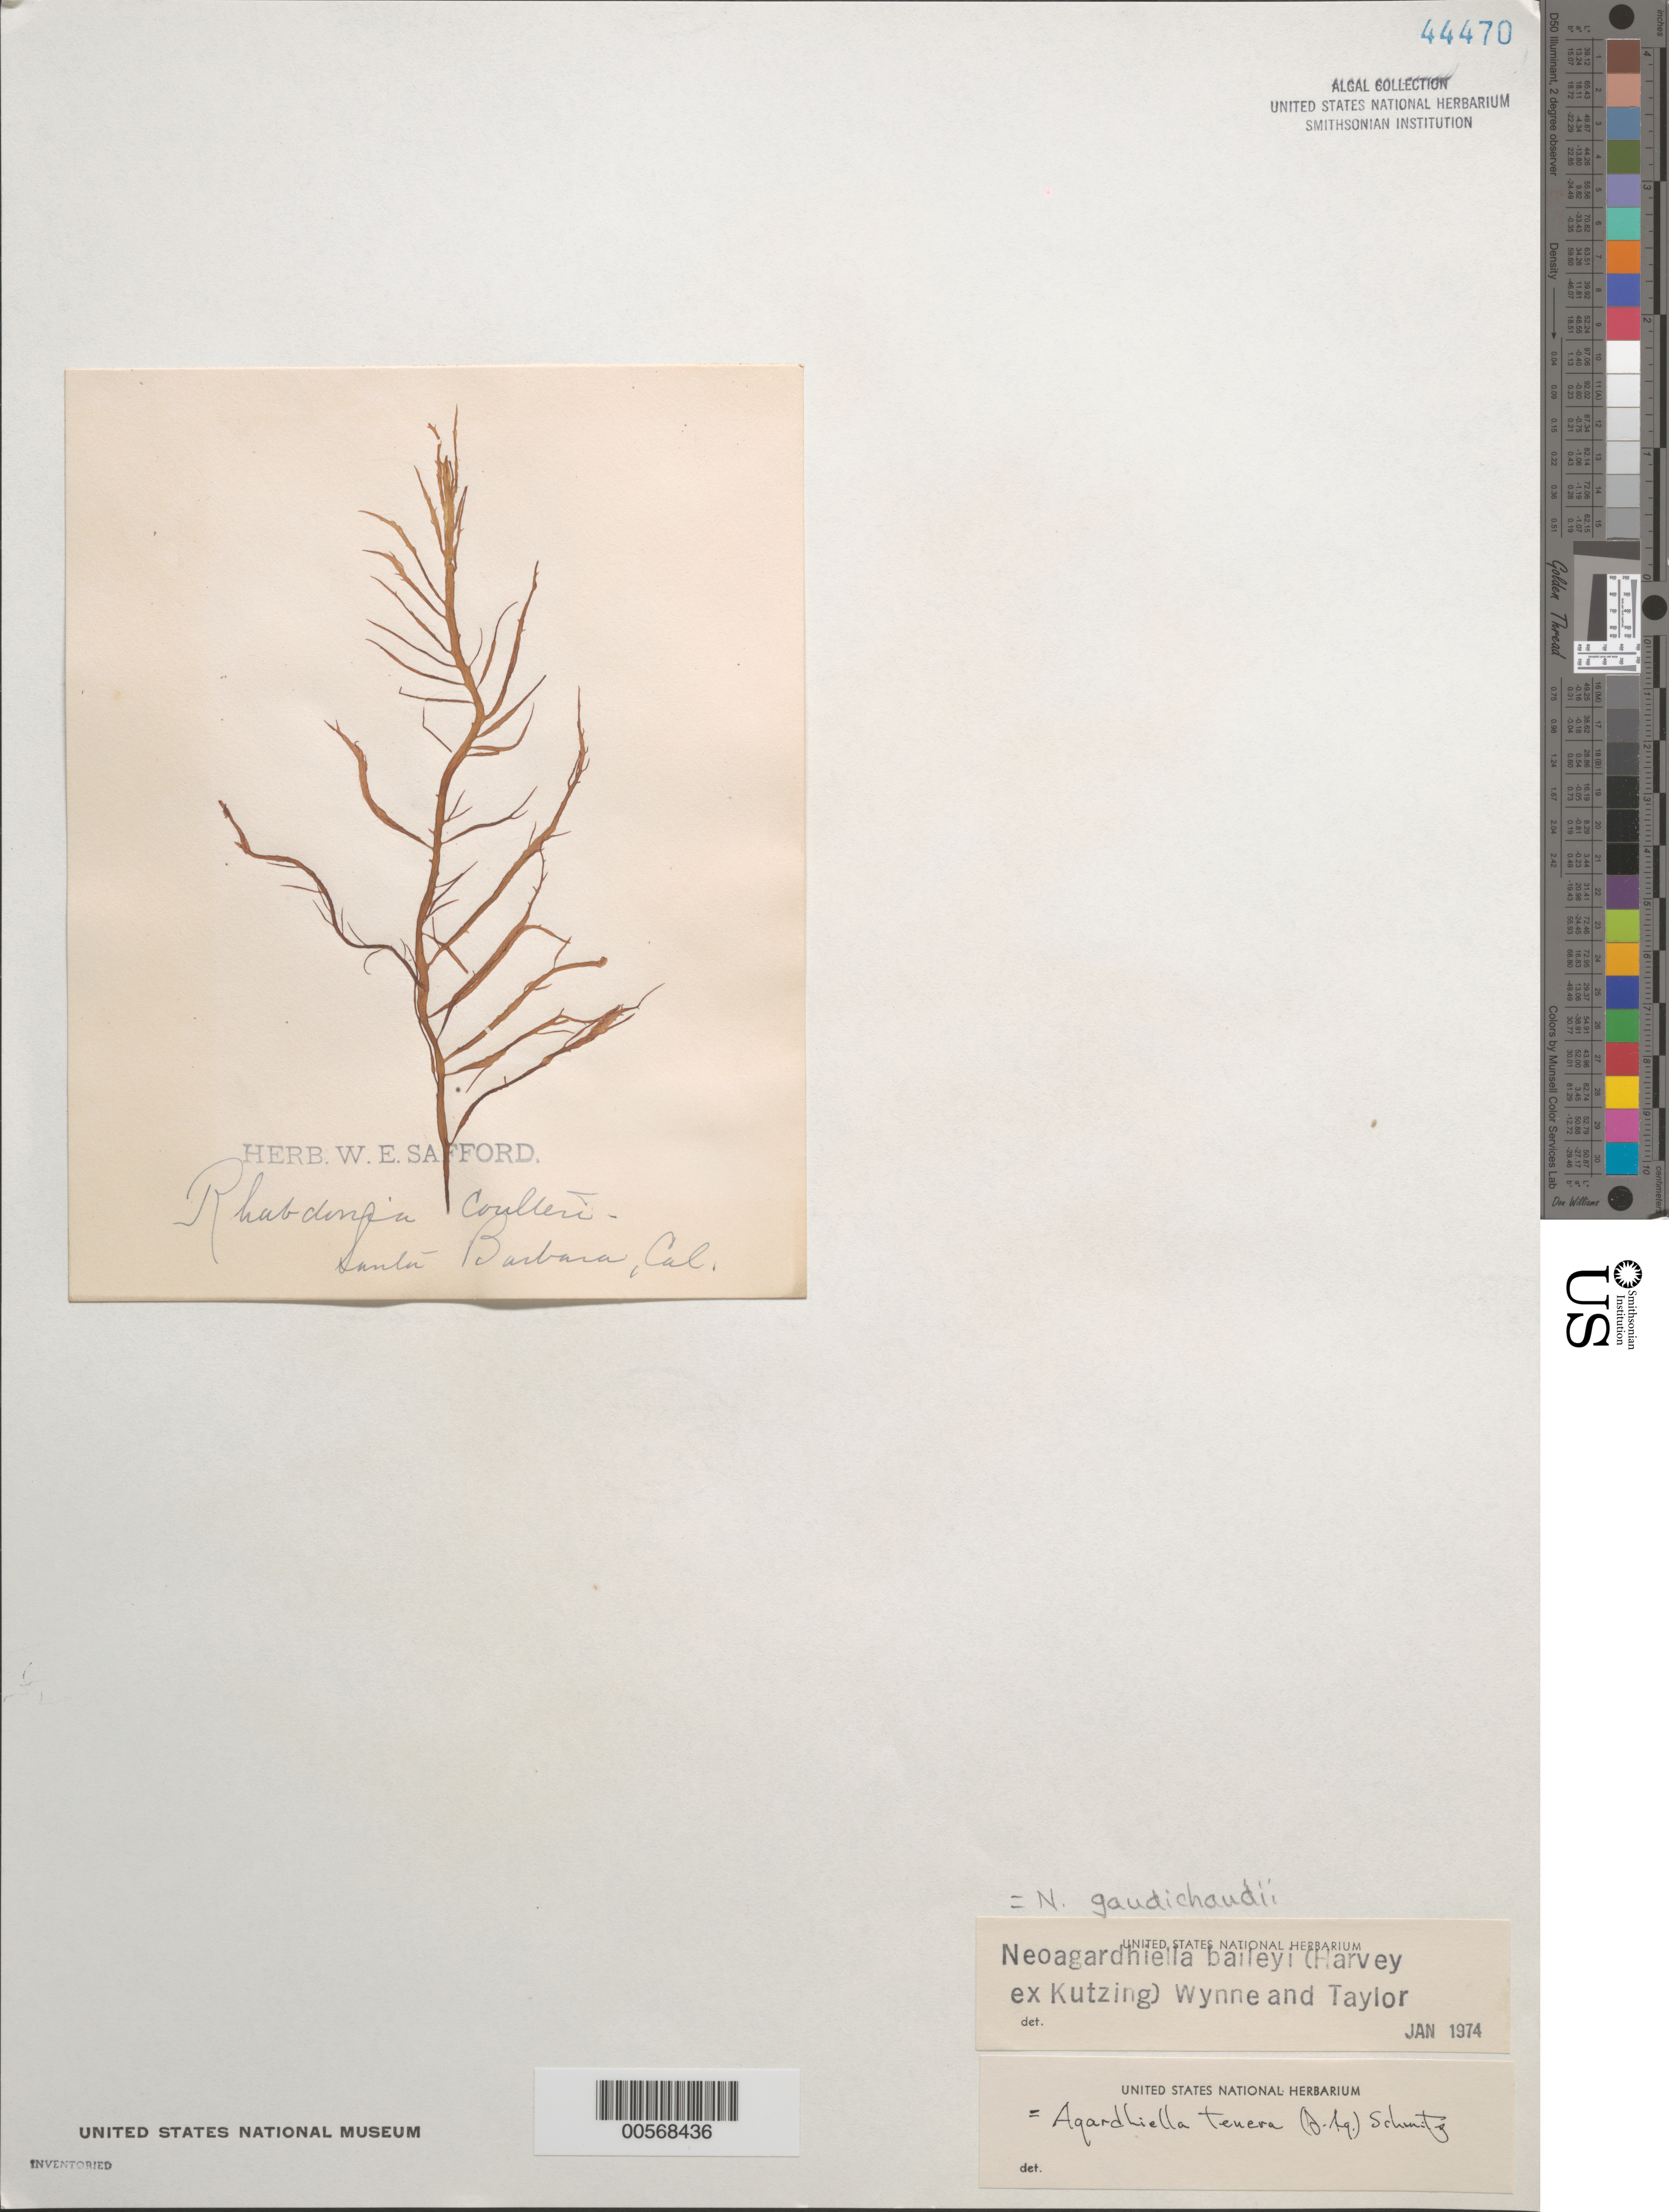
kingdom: Plantae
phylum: Rhodophyta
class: Florideophyceae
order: Gigartinales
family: Solieriaceae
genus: Sarcodiotheca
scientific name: Sarcodiotheca gaudichaudii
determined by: Algae name updating Project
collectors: W. E. Safford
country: United States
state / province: California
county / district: Santa Barbara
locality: Santa Barbara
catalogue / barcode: US 44470